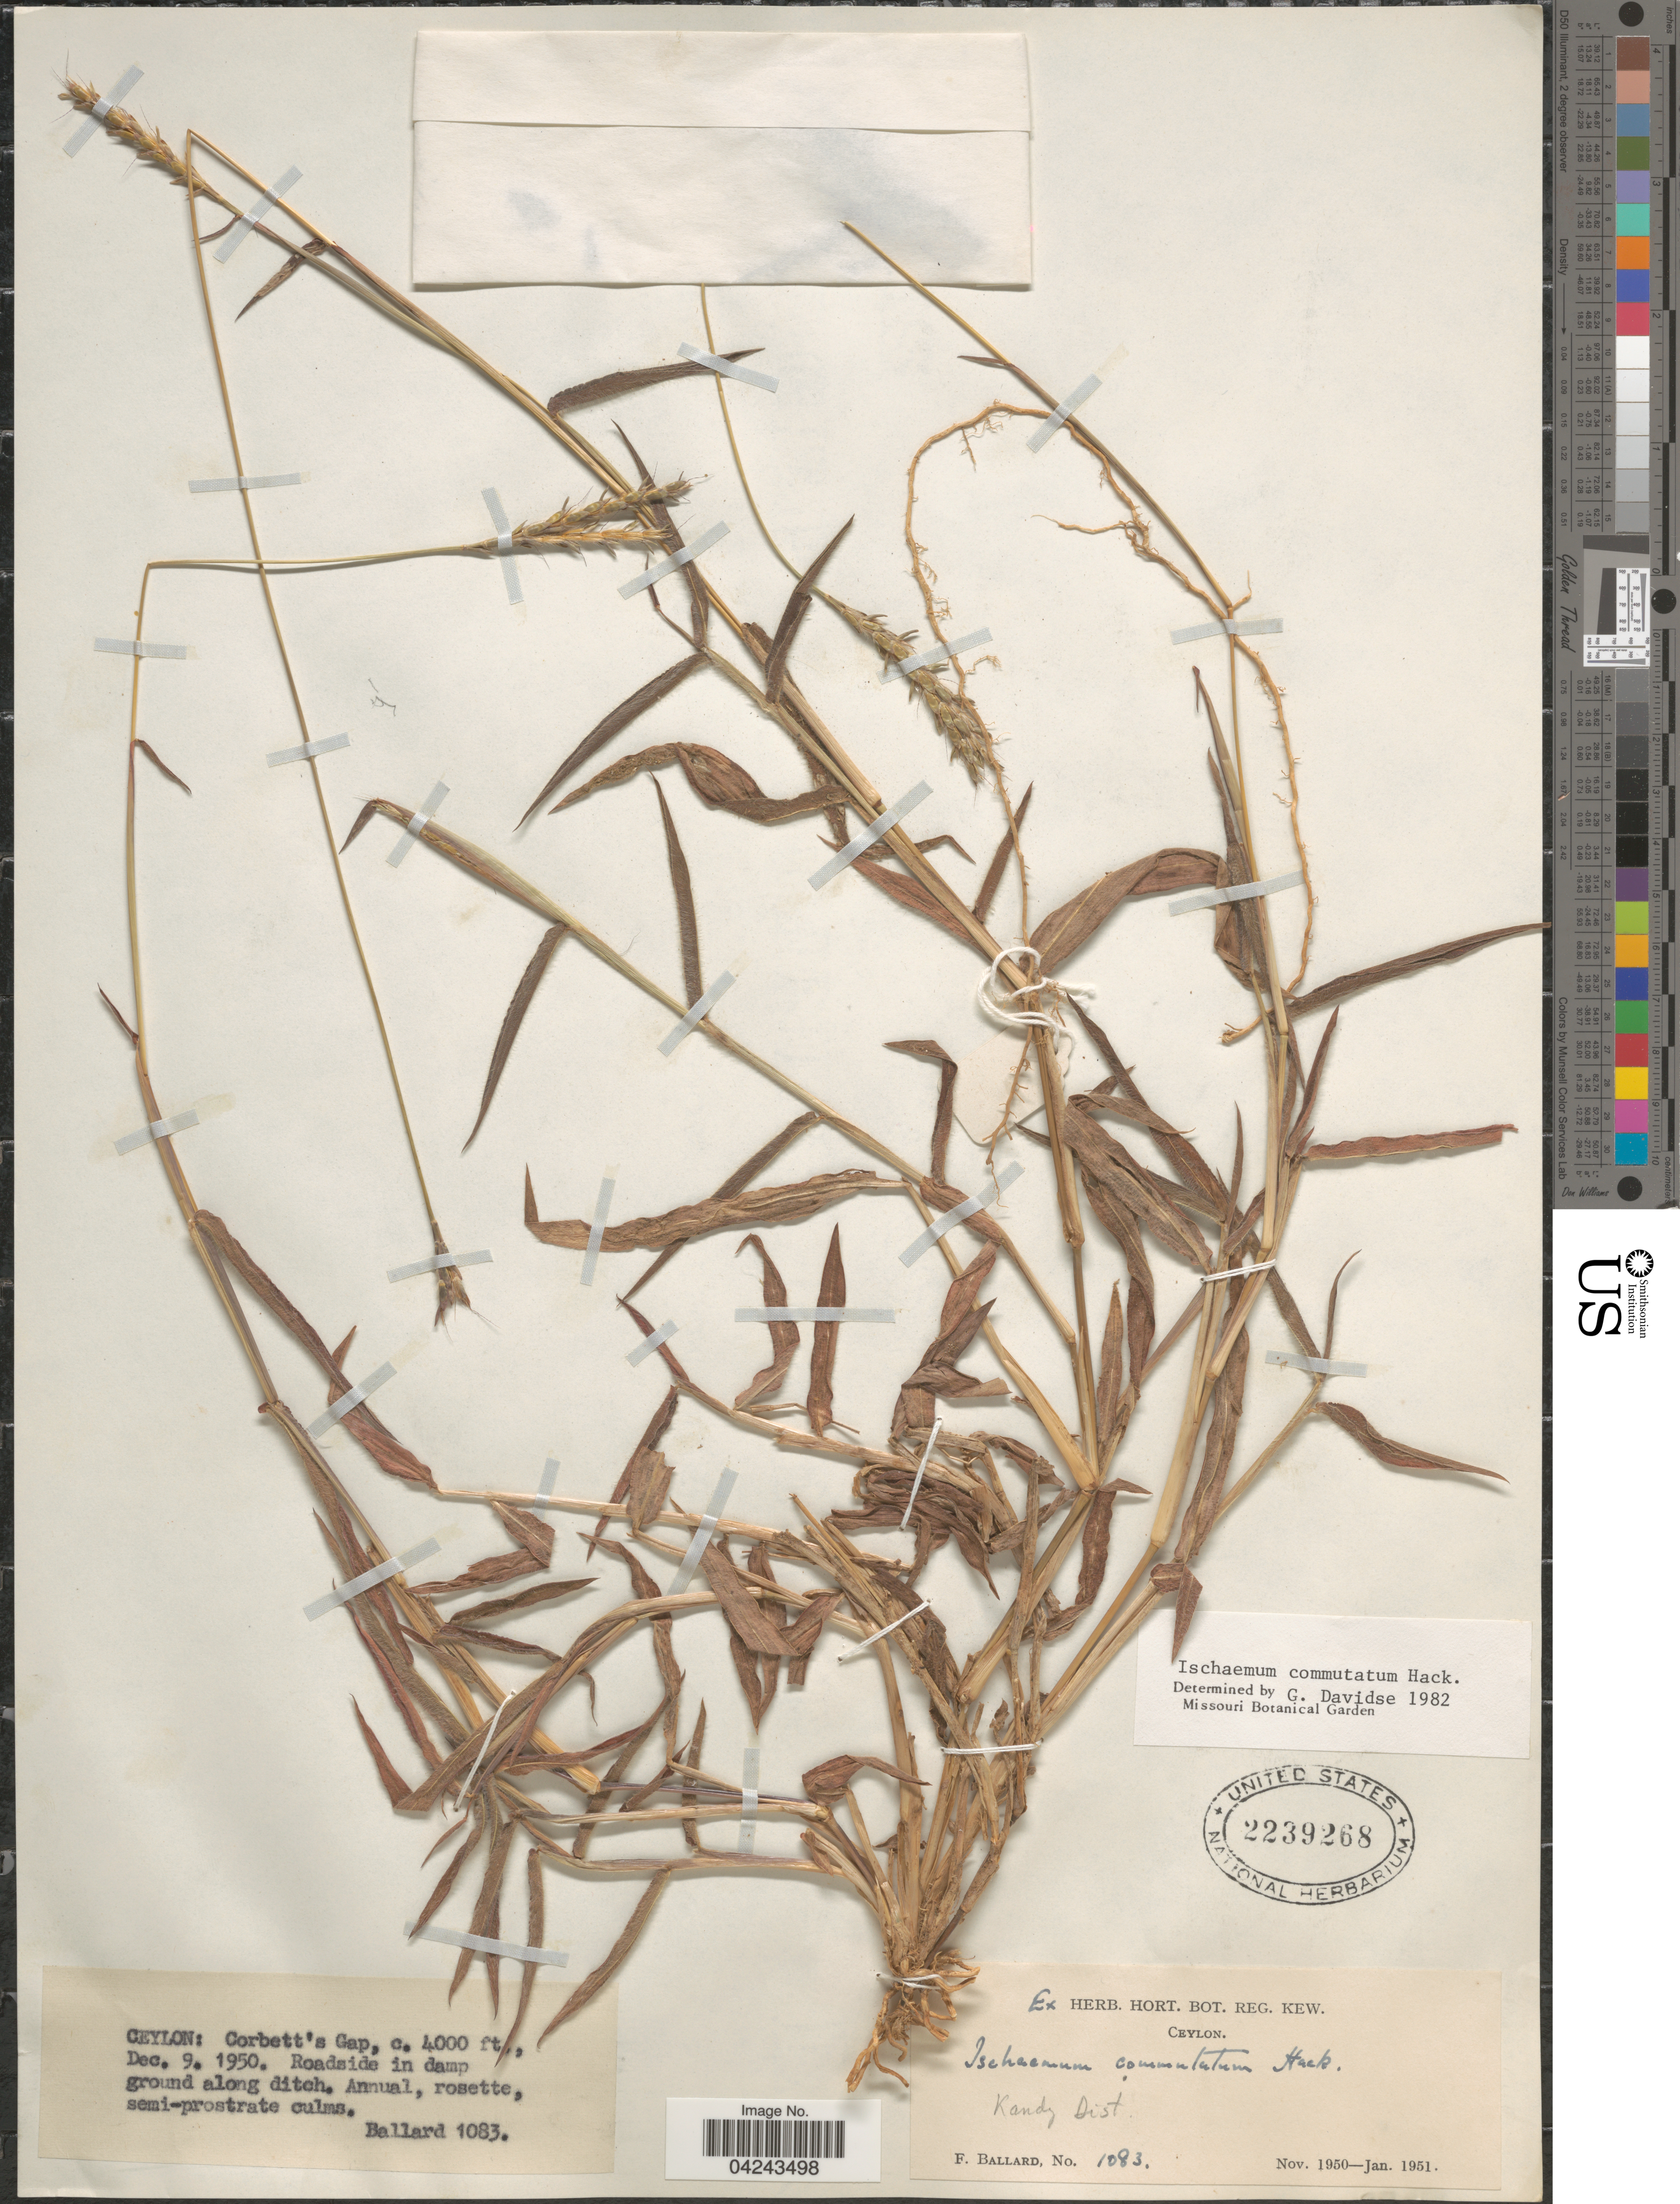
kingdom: Plantae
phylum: Tracheophyta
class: Liliopsida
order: Poales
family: Poaceae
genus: Ischaemum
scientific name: Ischaemum commutatum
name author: Hack.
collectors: F. Ballard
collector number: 1083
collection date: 1950-11/1951-01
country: Sri Lanka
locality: Ceylon. Corbett's Gap. Roadside in damp ground along ditch. Kandy Dist.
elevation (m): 1219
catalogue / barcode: US 2239268